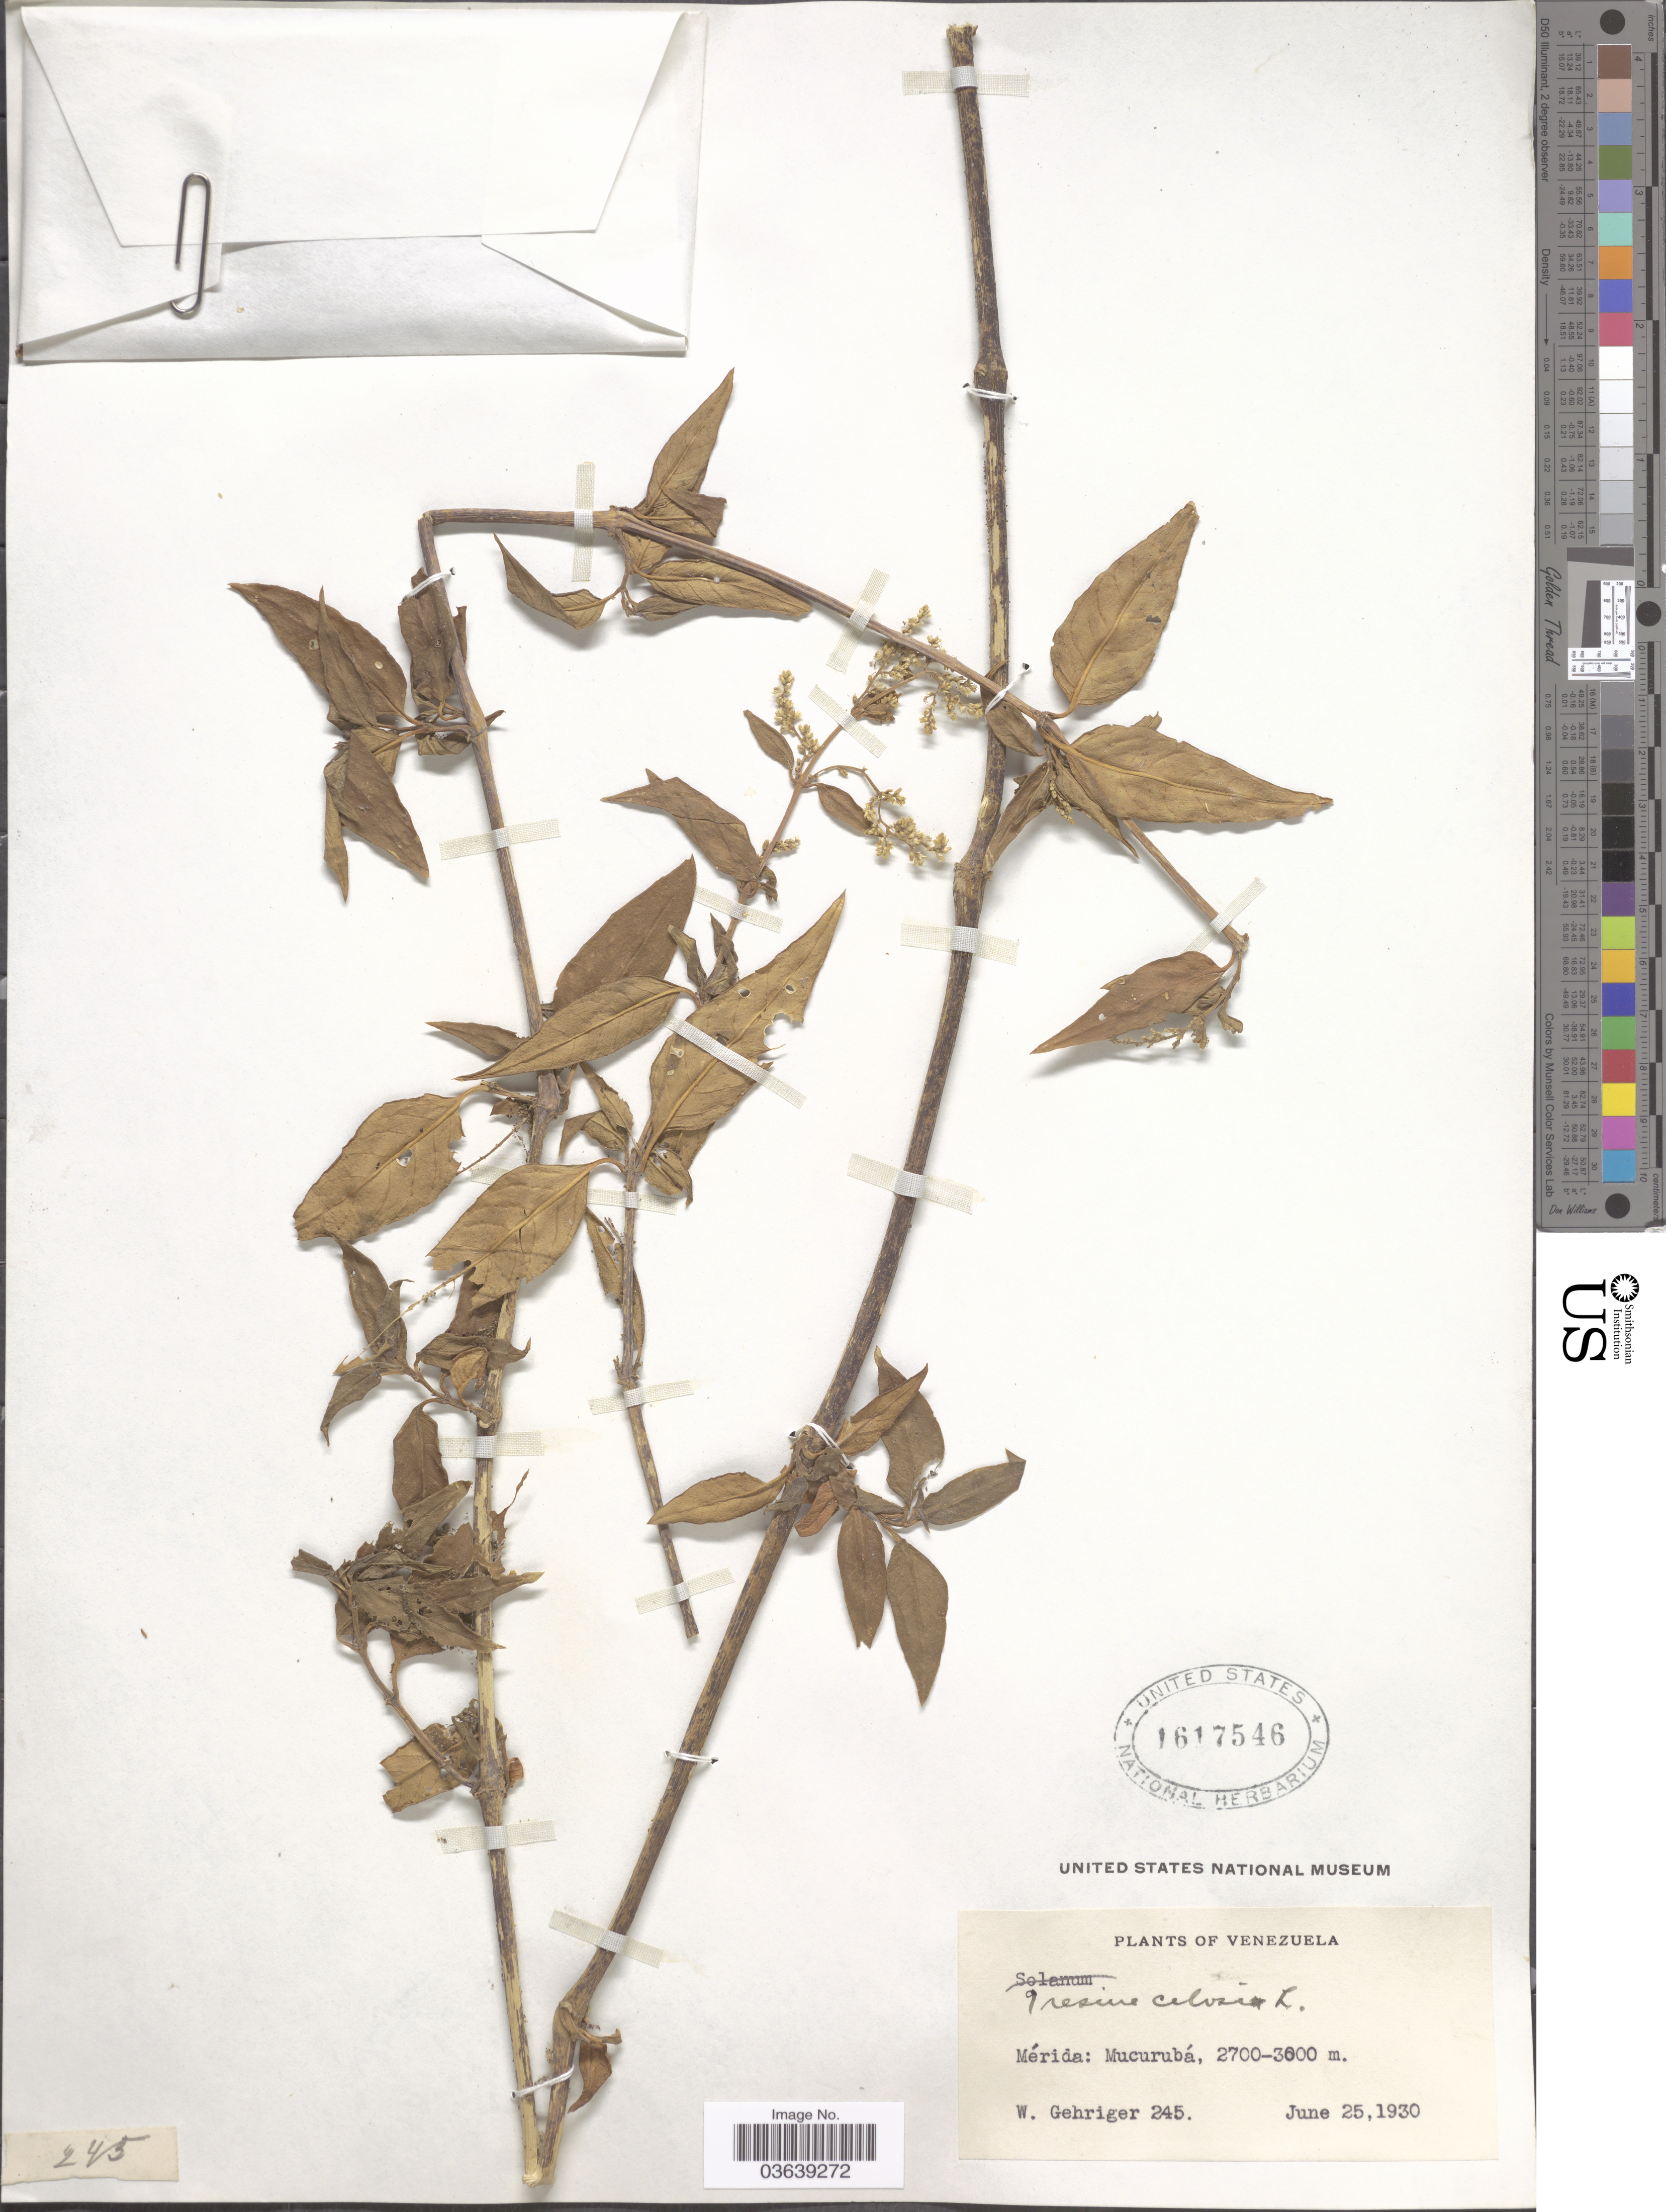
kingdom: Plantae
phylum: Tracheophyta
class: Magnoliopsida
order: Caryophyllales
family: Amaranthaceae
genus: Iresine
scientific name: Iresine celosia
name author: L.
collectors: W. Gehriger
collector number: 245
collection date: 1930-06-25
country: Venezuela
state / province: Mérida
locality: Mucurubá.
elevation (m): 2700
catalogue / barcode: US 1617546